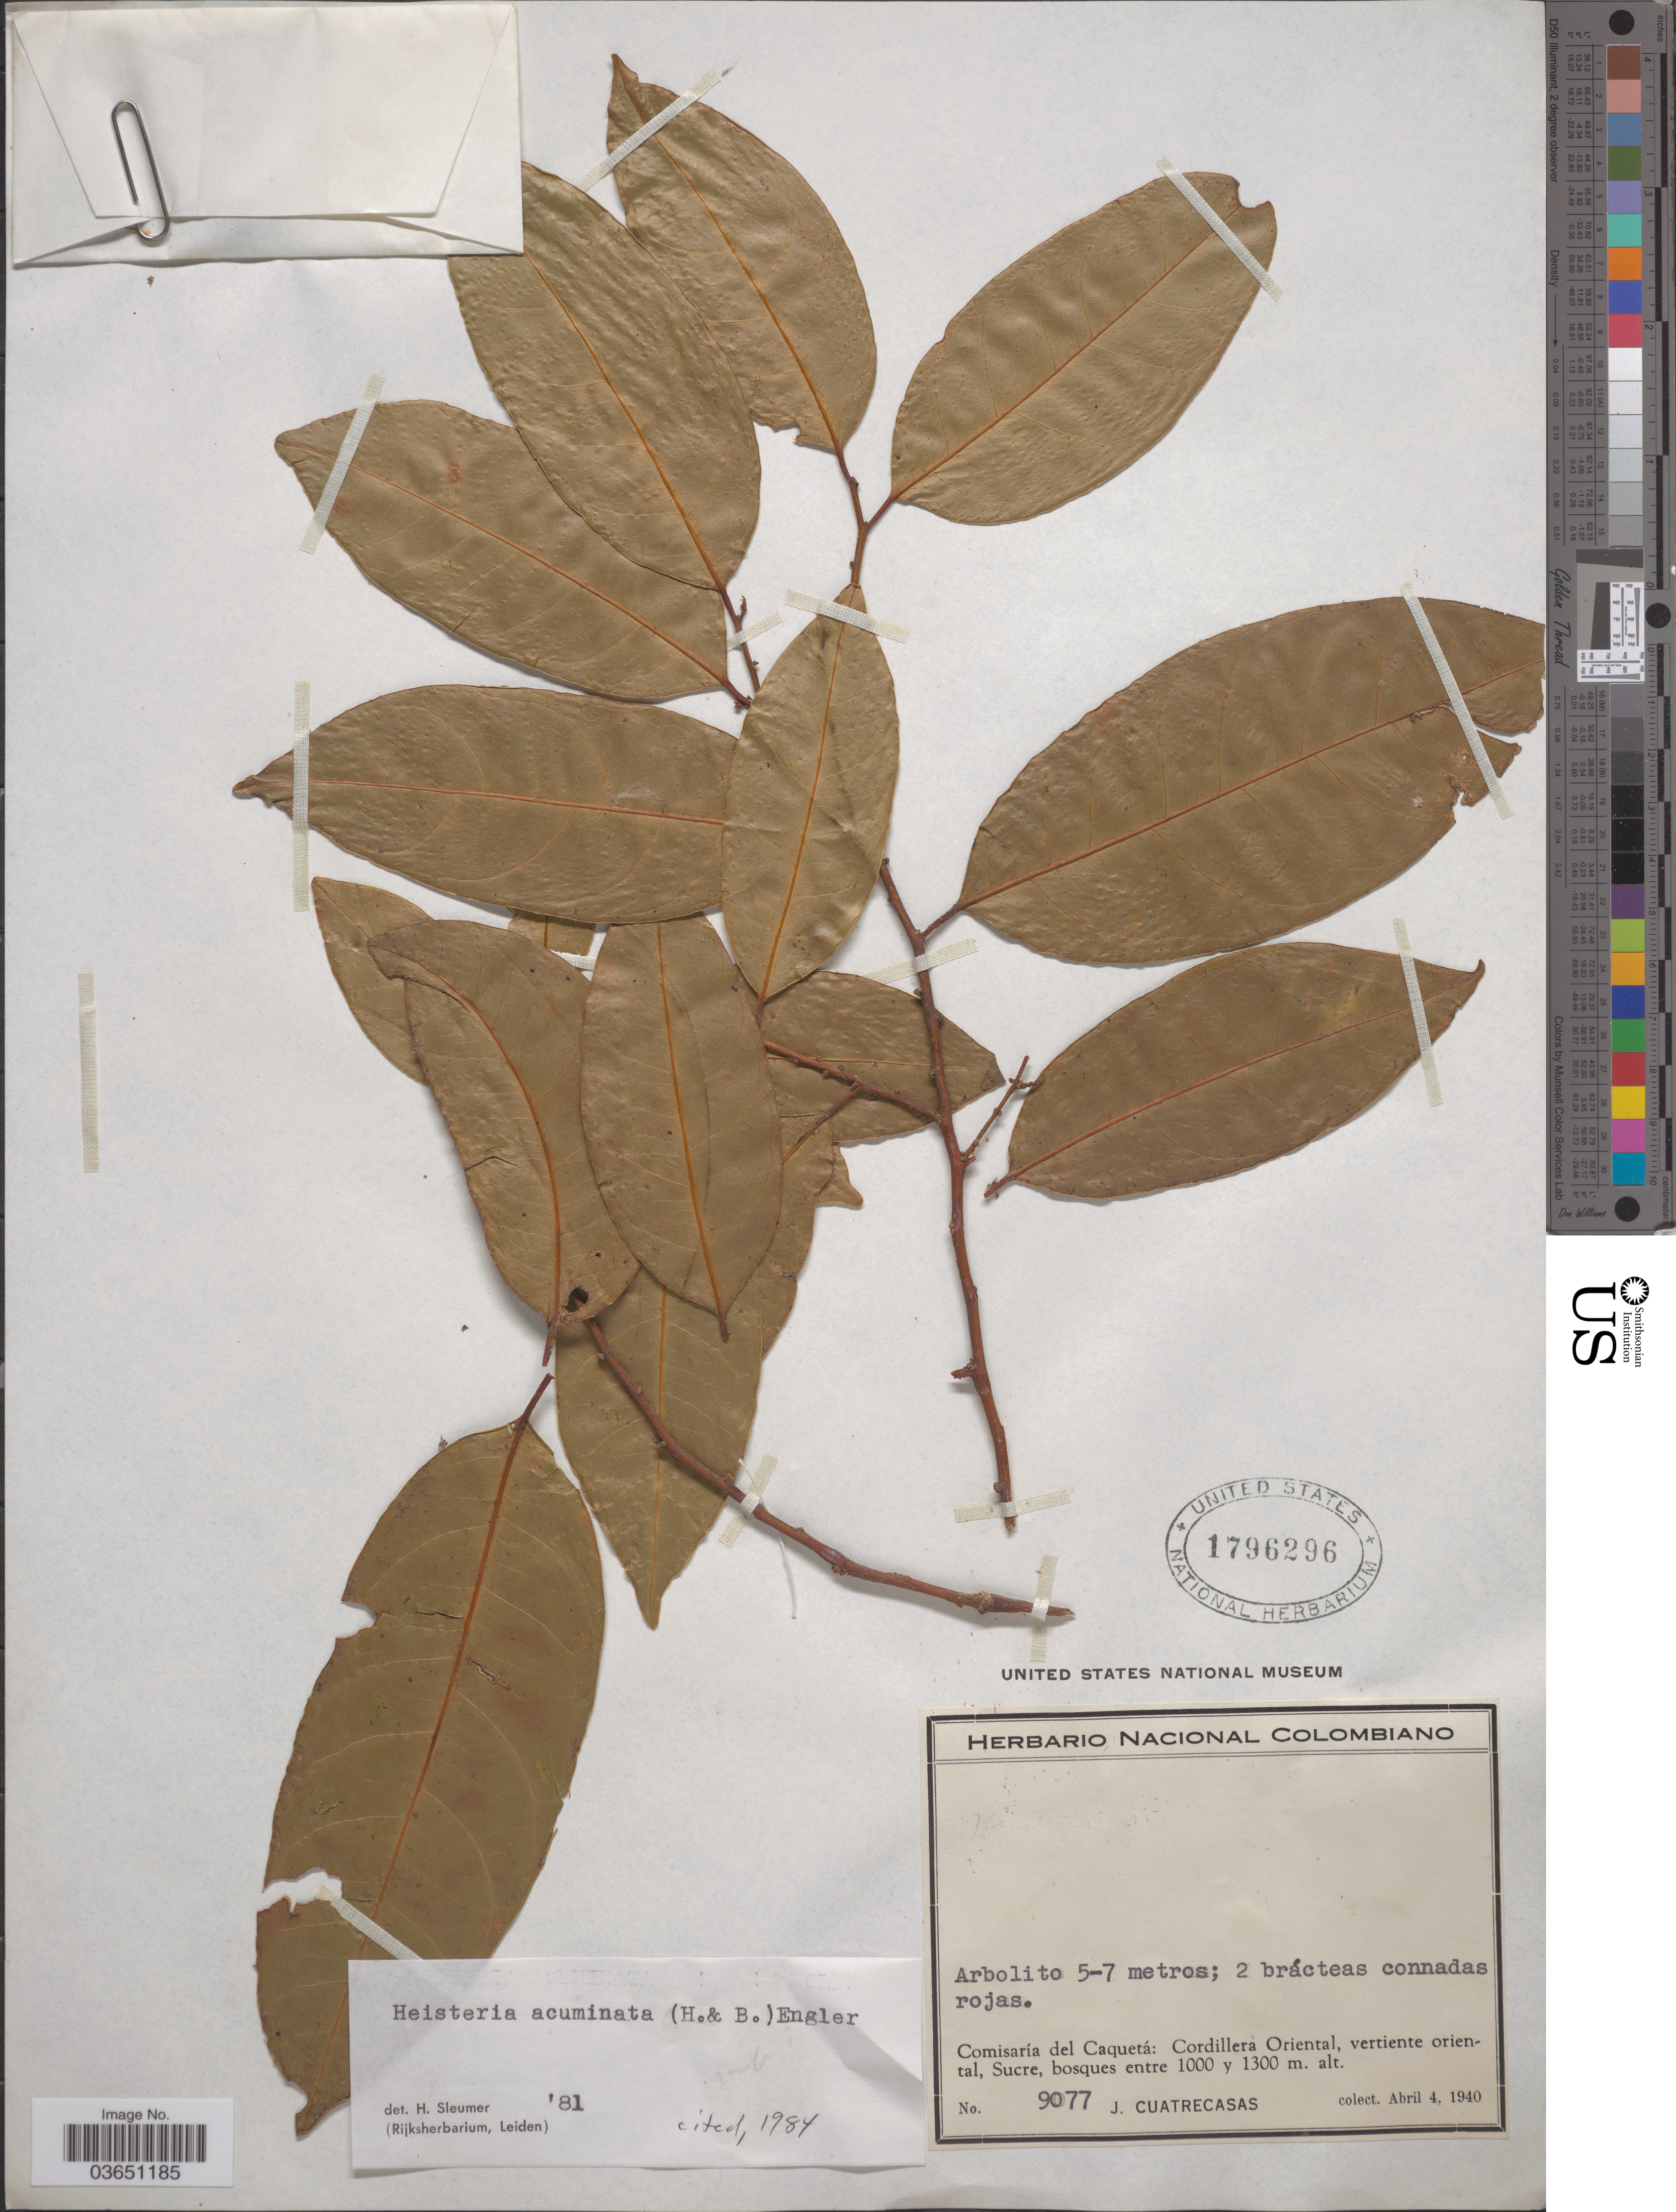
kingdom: Plantae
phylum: Tracheophyta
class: Magnoliopsida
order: Santalales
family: Erythropalaceae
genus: Heisteria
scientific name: Heisteria acuminata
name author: (Humb. & Bonpl.) Engl.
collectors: J. Cuatrecasas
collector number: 9077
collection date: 1940-04-04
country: Colombia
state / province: Caquetá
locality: Comisaría del Caquetá: Cordillera Oriental, vertiente oriental, Sucre.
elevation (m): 1000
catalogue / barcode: US 1796296